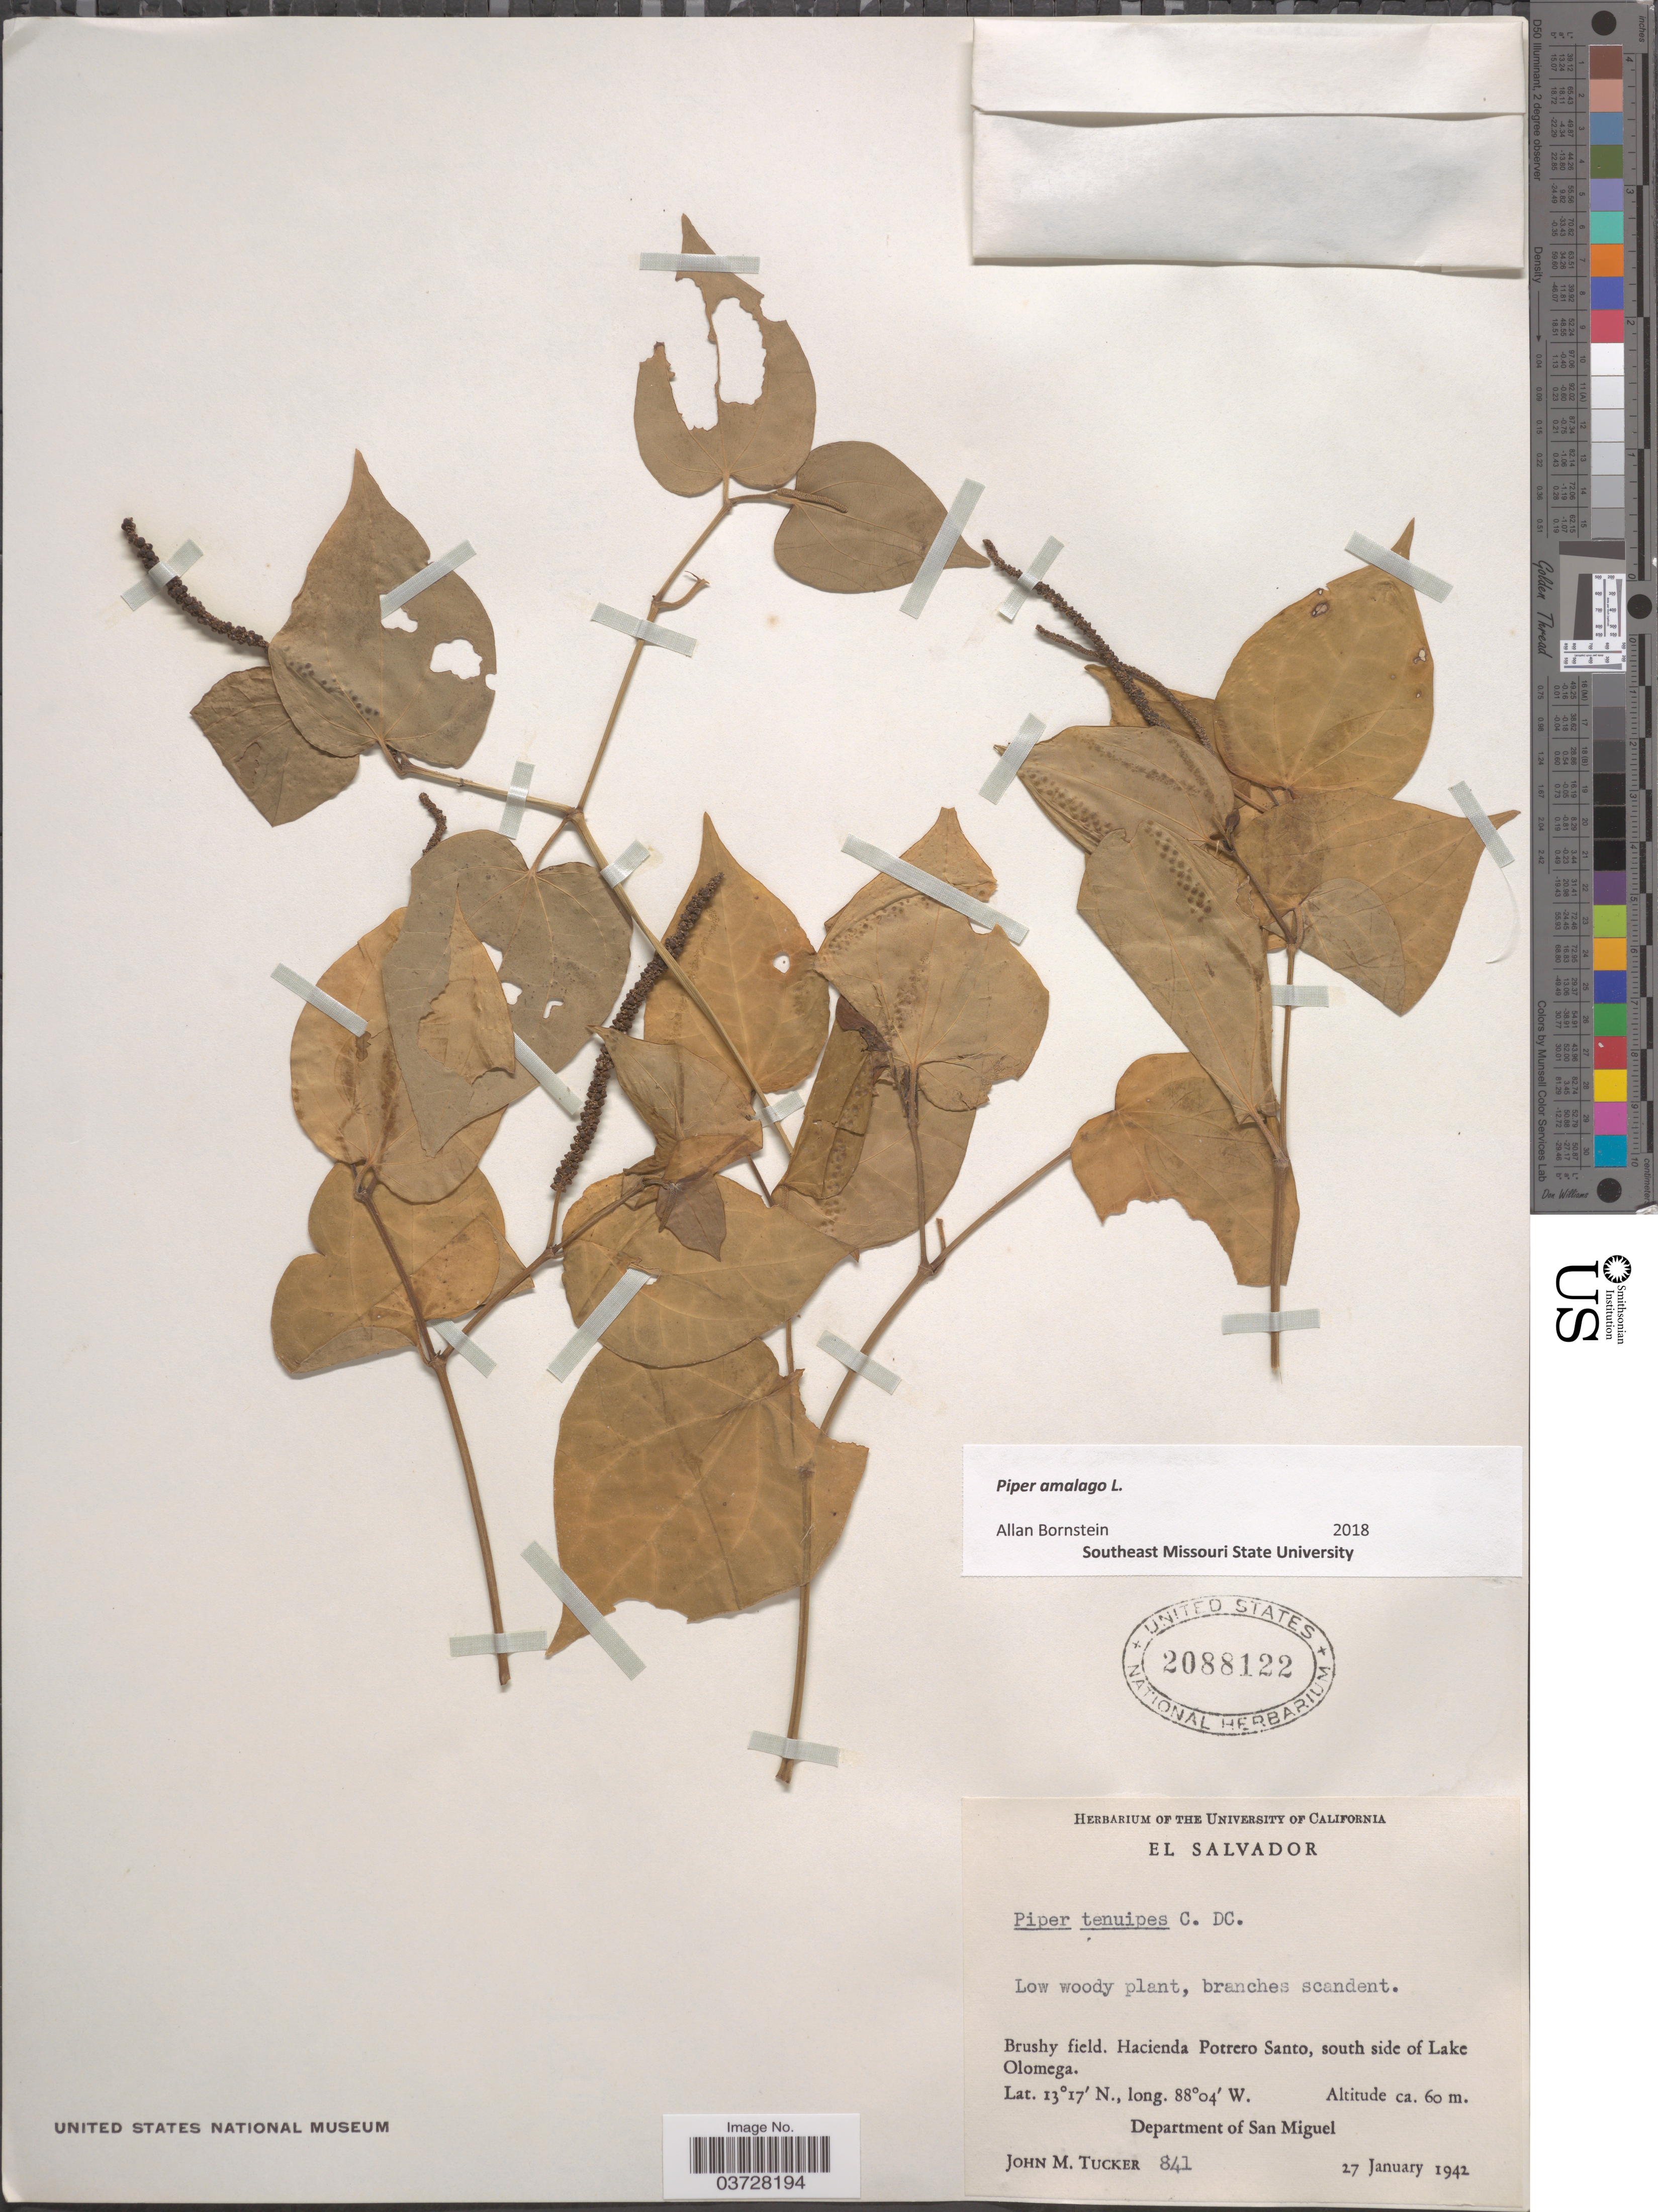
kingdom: Plantae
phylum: Tracheophyta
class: Magnoliopsida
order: Piperales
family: Piperaceae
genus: Piper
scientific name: Piper amalago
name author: L.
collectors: J. M. Tucker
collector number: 841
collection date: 1942-01-27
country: El Salvador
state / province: San Miguel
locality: Hacienda Potrero Santo, south side of Lake Olomega. Department of San Miguel.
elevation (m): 60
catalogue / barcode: US 2088122